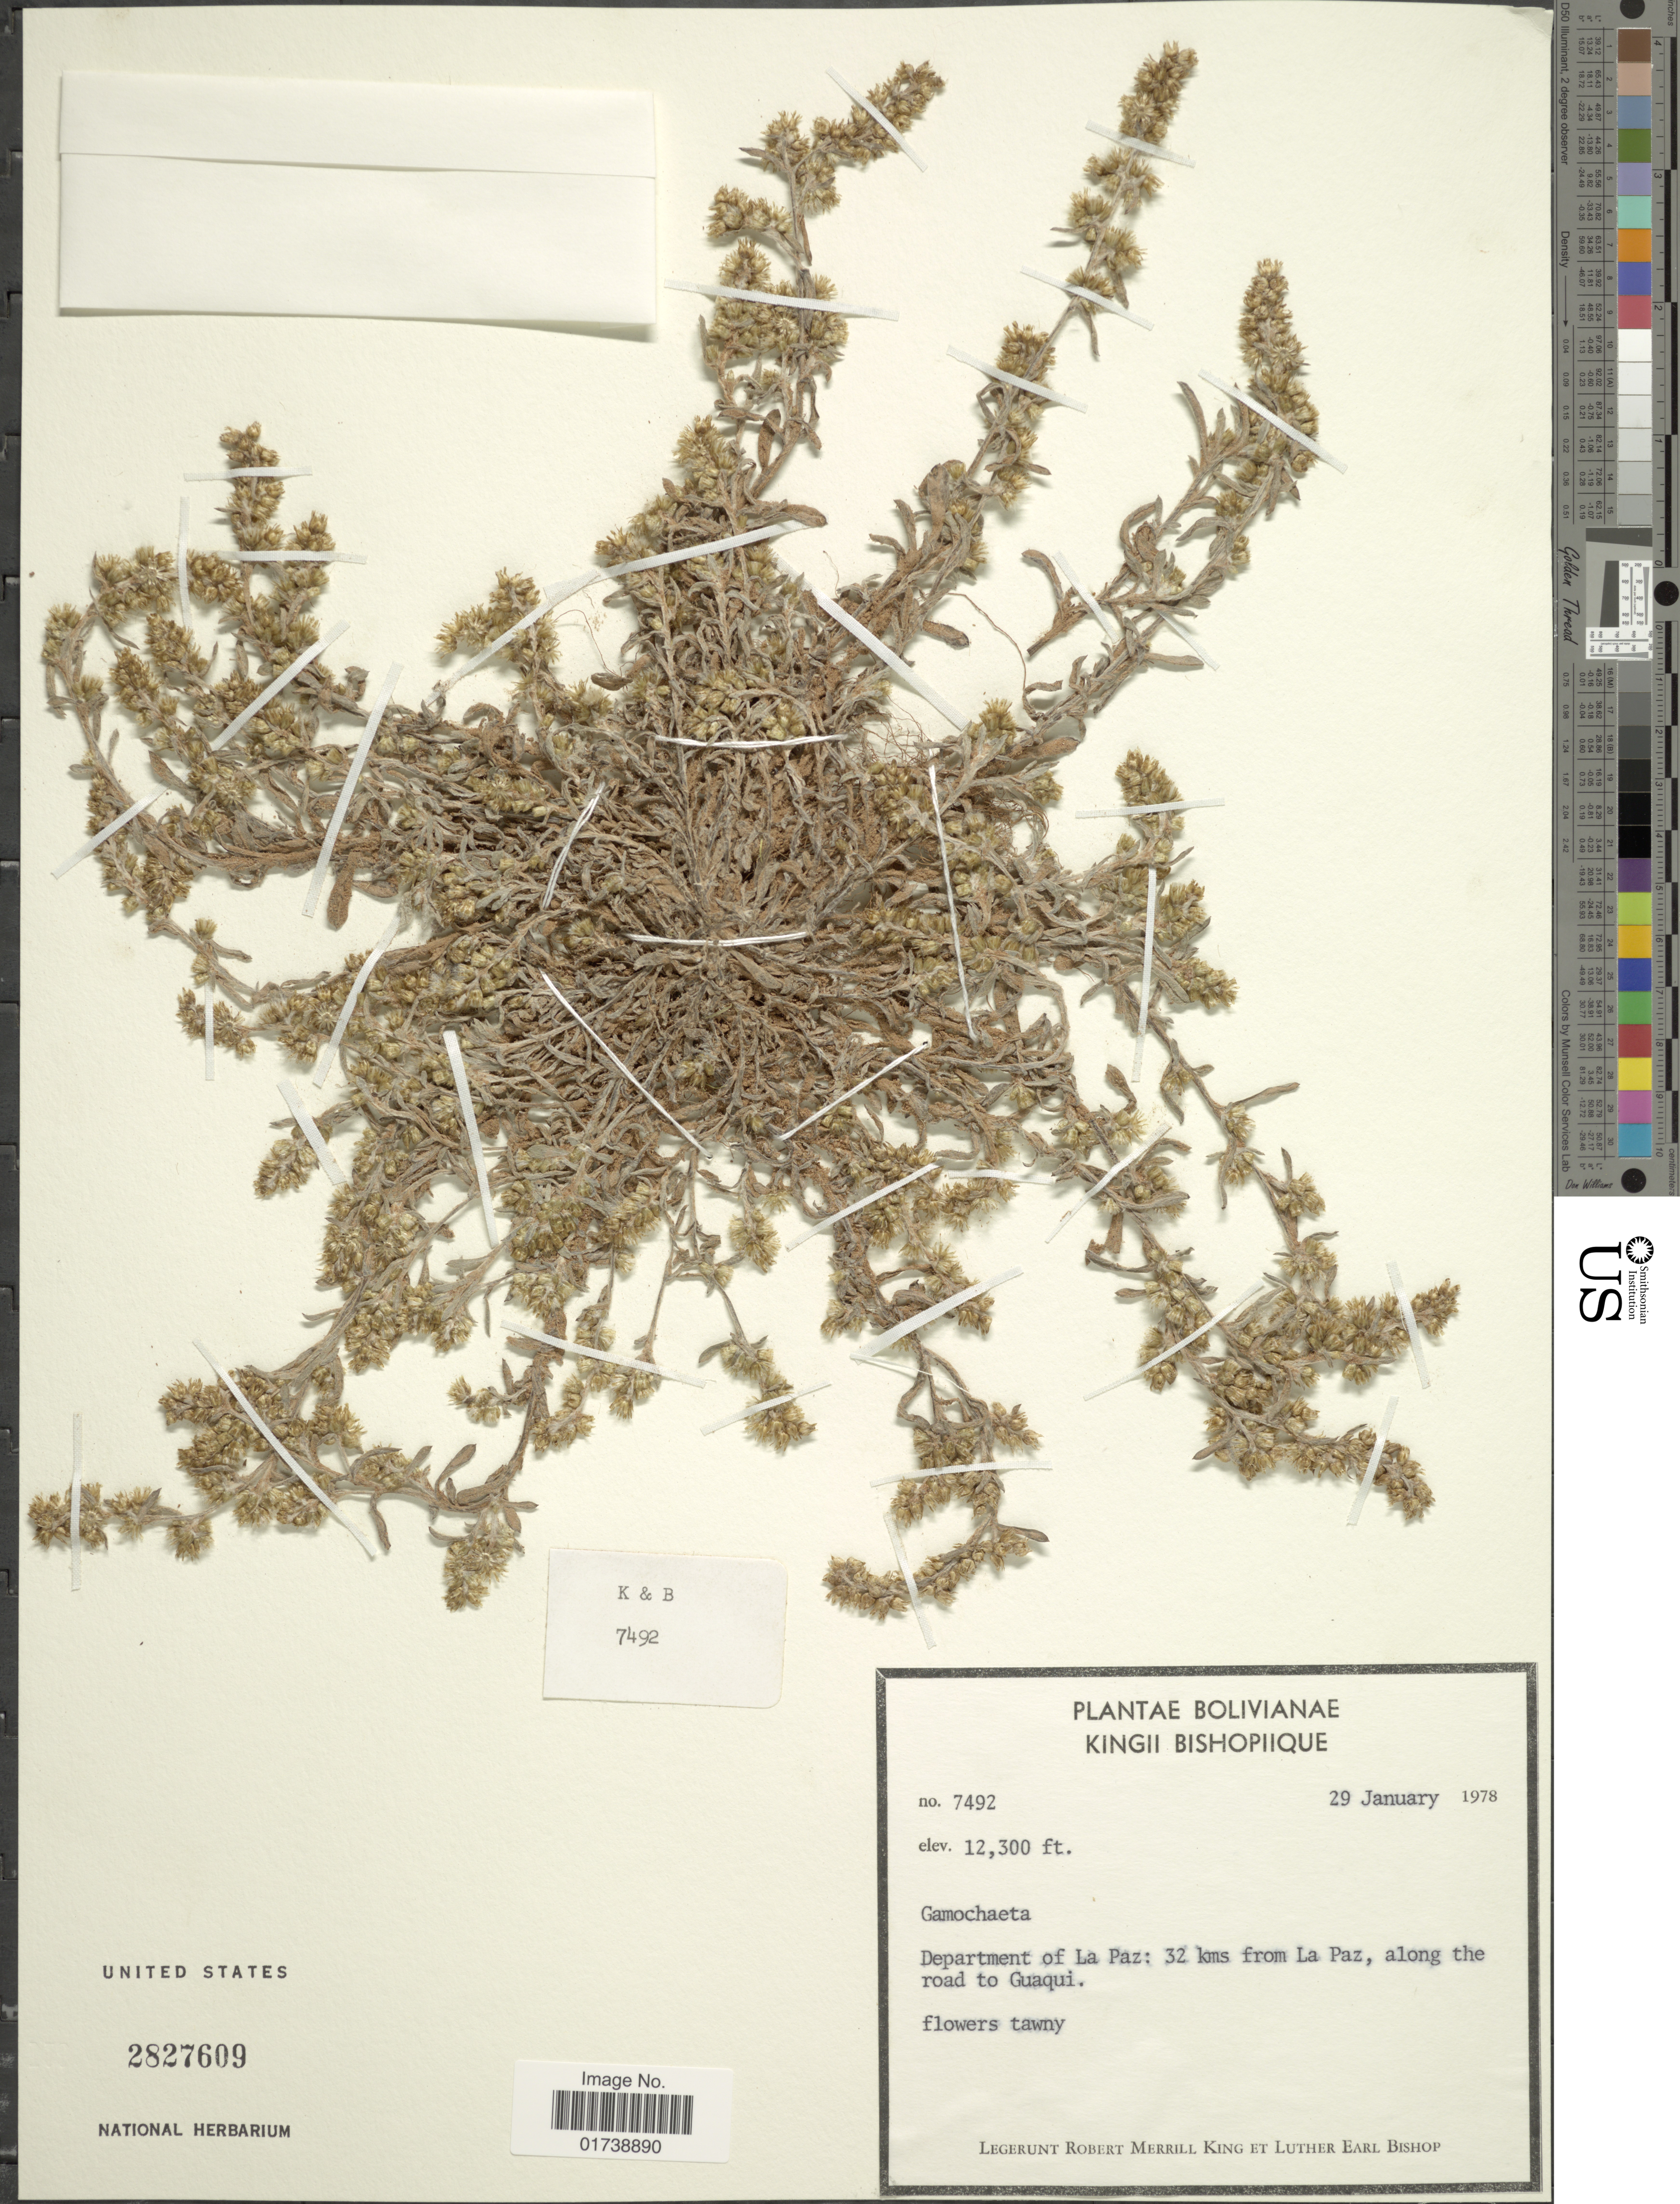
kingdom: Plantae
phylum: Tracheophyta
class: Magnoliopsida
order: Asterales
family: Asteraceae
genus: Gamochaeta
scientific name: Gamochaeta sp.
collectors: R. M. King & L. E. Bishop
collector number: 7492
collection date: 1978-01-29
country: Bolivia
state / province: La Paz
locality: Bolivianae, 39 kms from La Paz, along the road to Guaqui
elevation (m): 3749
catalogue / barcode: US 2827609